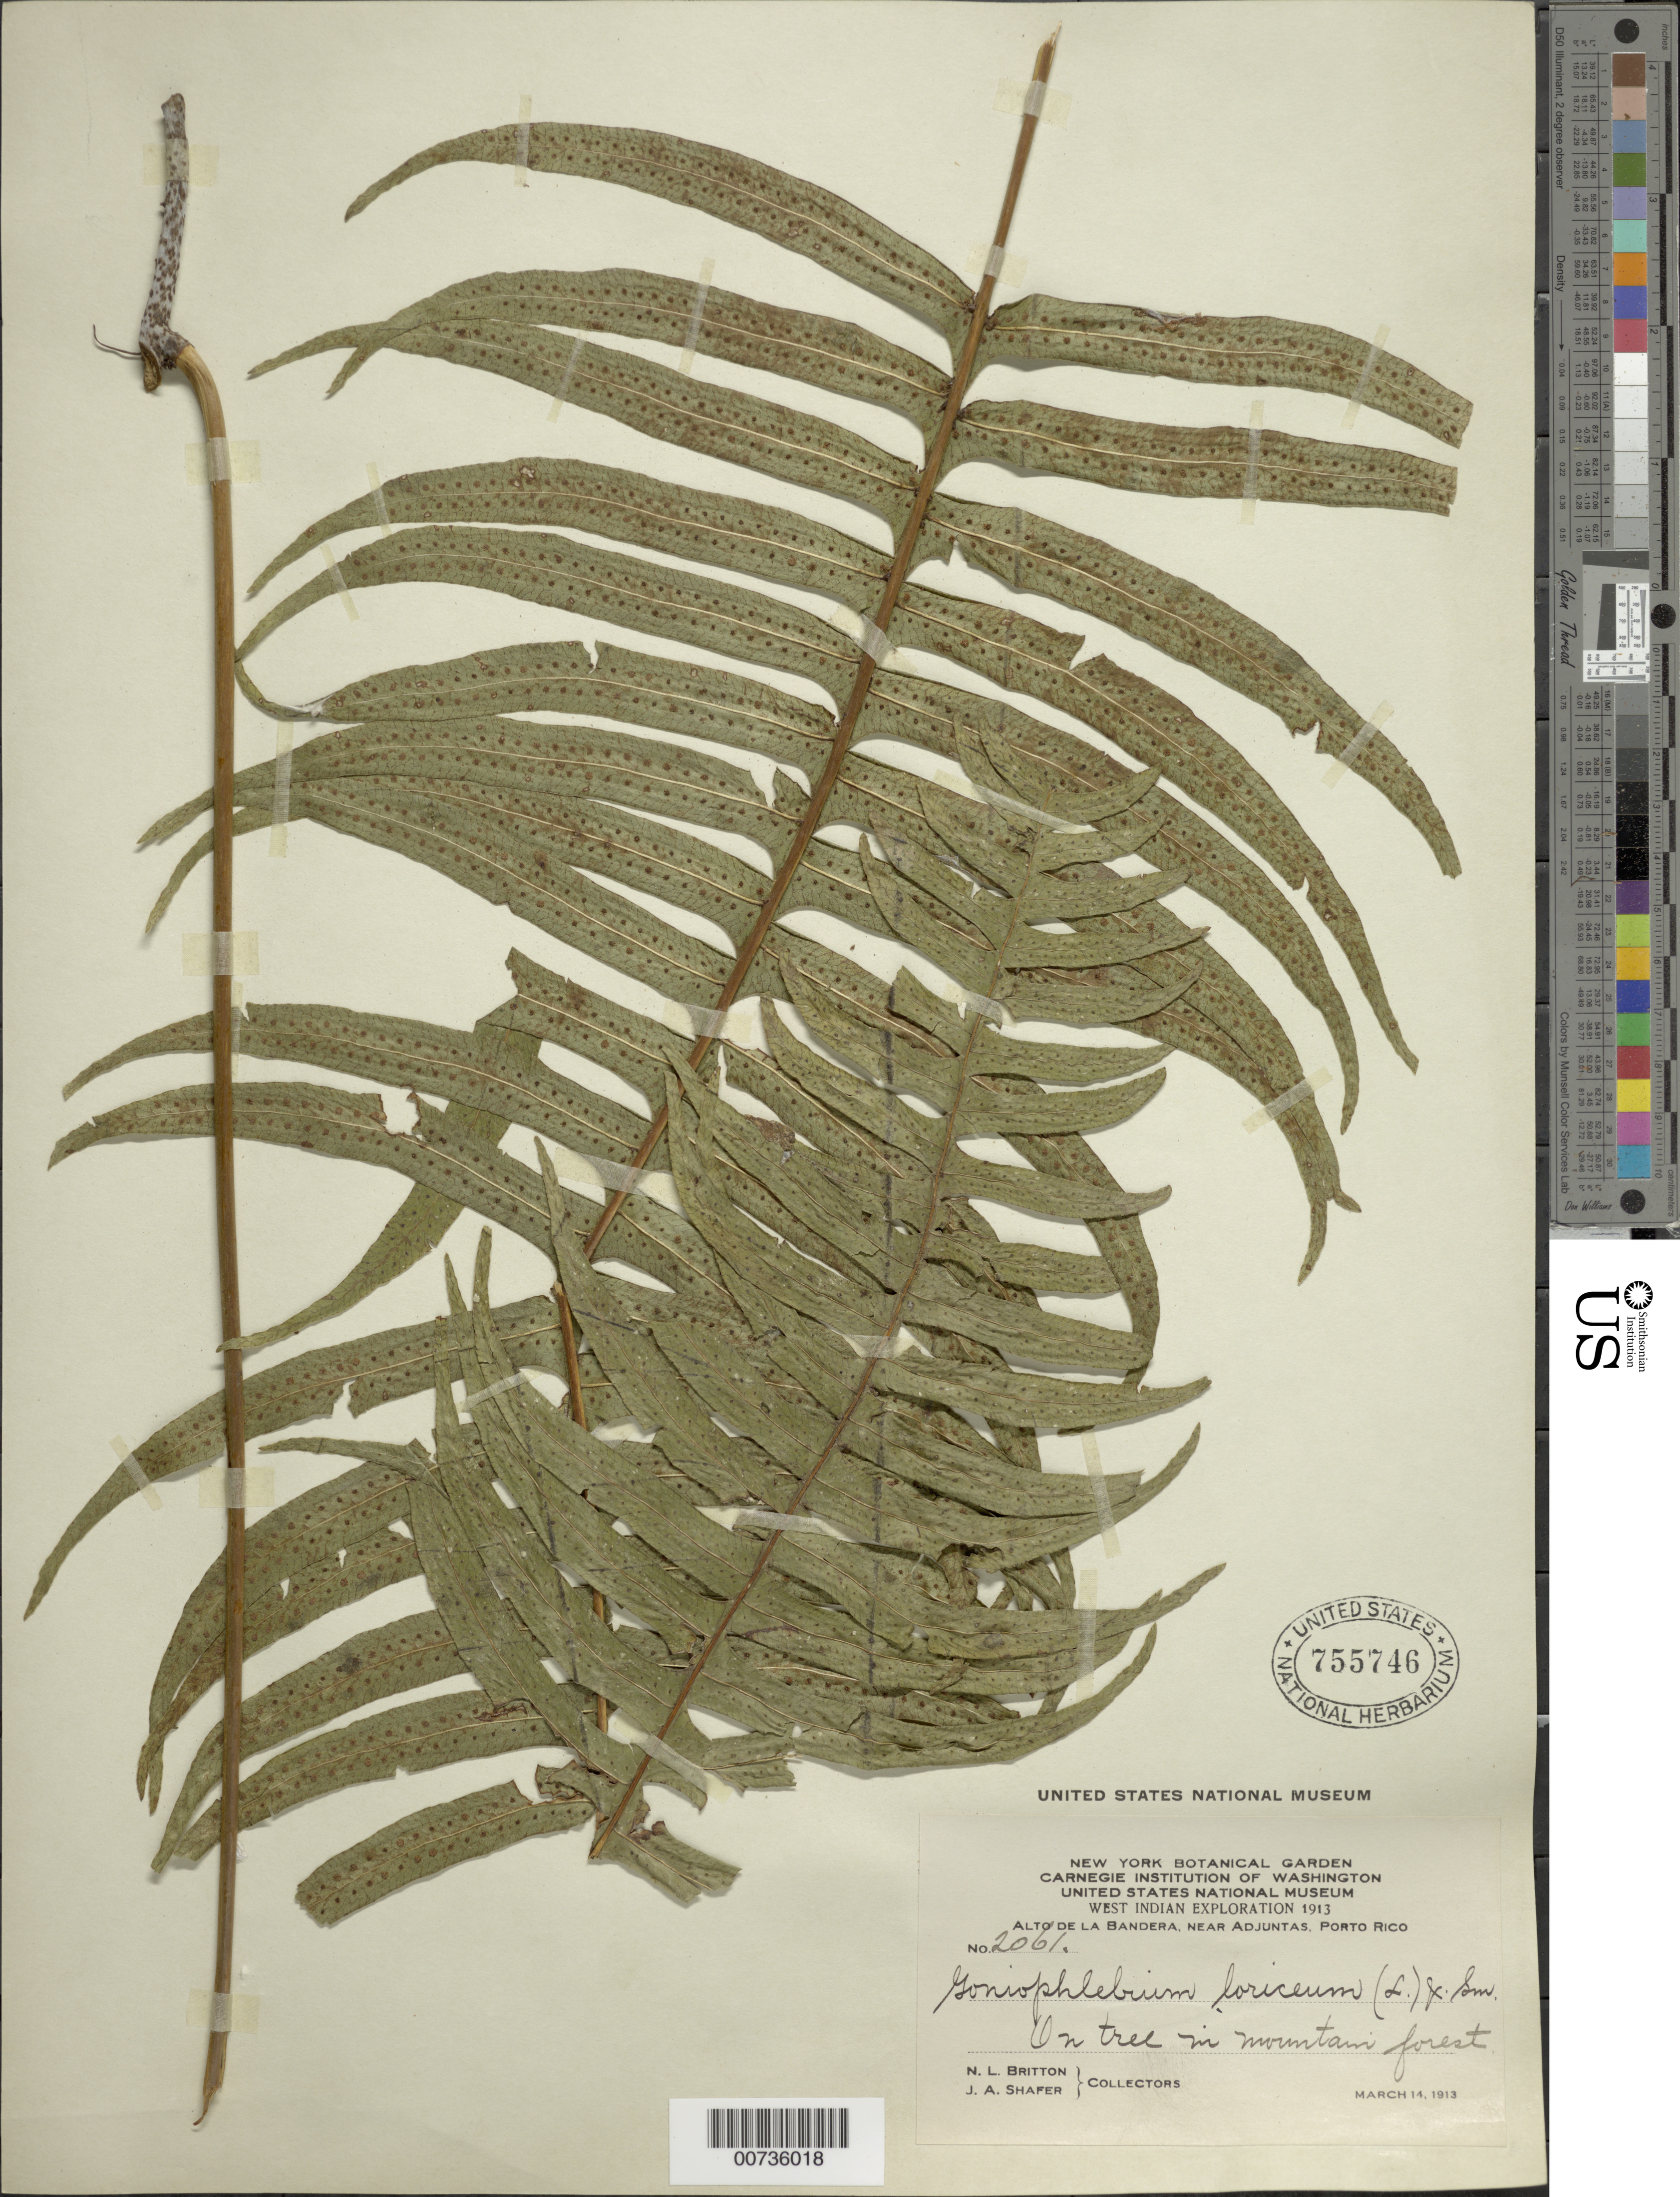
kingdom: Plantae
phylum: Tracheophyta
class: Polypodiopsida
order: Polypodiales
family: Polypodiaceae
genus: Serpocaulon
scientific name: Serpocaulon loriceum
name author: (L.) A.R. Sm.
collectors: N. Britton & J. A. Shafer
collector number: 2061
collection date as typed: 14 Mar 1913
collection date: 1913-03-14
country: Puerto Rico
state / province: Adjuntas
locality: Alto de la Bandera, near Adjuntas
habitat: On tree in mountain forest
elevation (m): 700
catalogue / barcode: US 755746